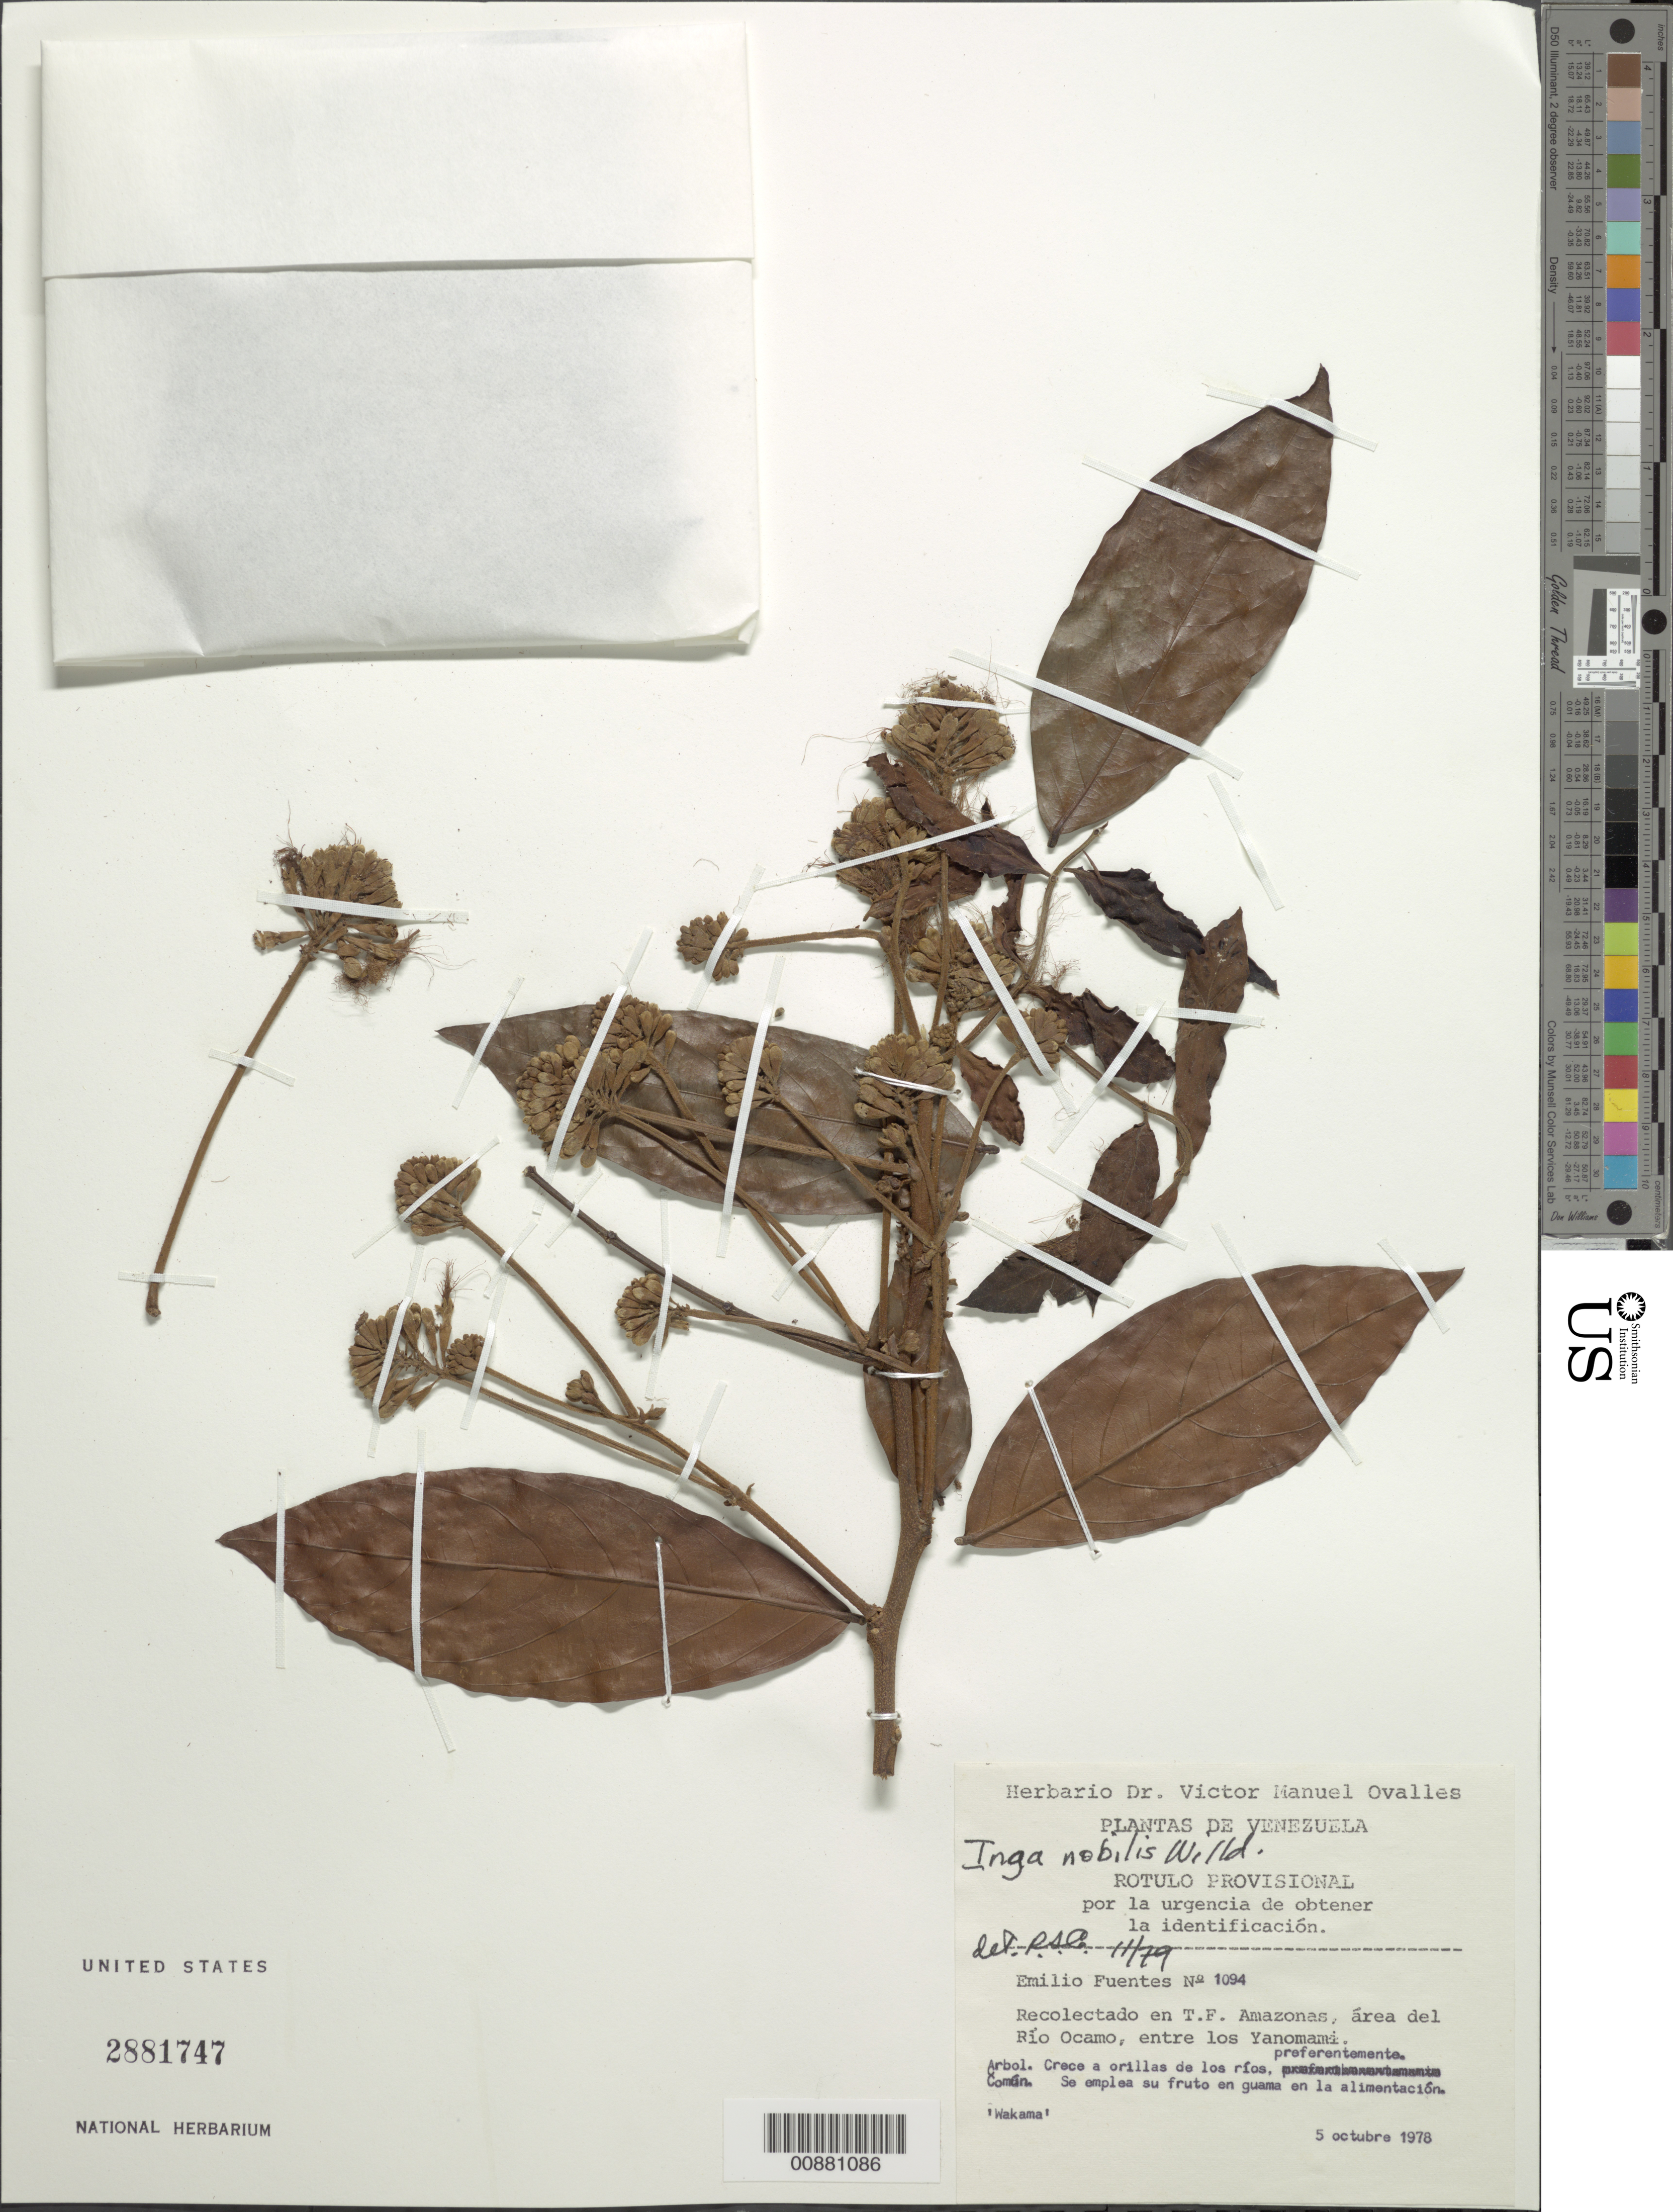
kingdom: Plantae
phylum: Tracheophyta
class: Magnoliopsida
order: Fabales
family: Fabaceae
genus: Inga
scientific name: Inga nobilis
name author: Willd.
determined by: Cowan, R. S.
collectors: E. Fuentes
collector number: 1094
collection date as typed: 5-Oct-78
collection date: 1978-10-05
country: Venezuela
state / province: Amazonas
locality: Río Ocamo, entre los Yanomami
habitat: Crece a orillas de los rios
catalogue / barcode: US 2881747